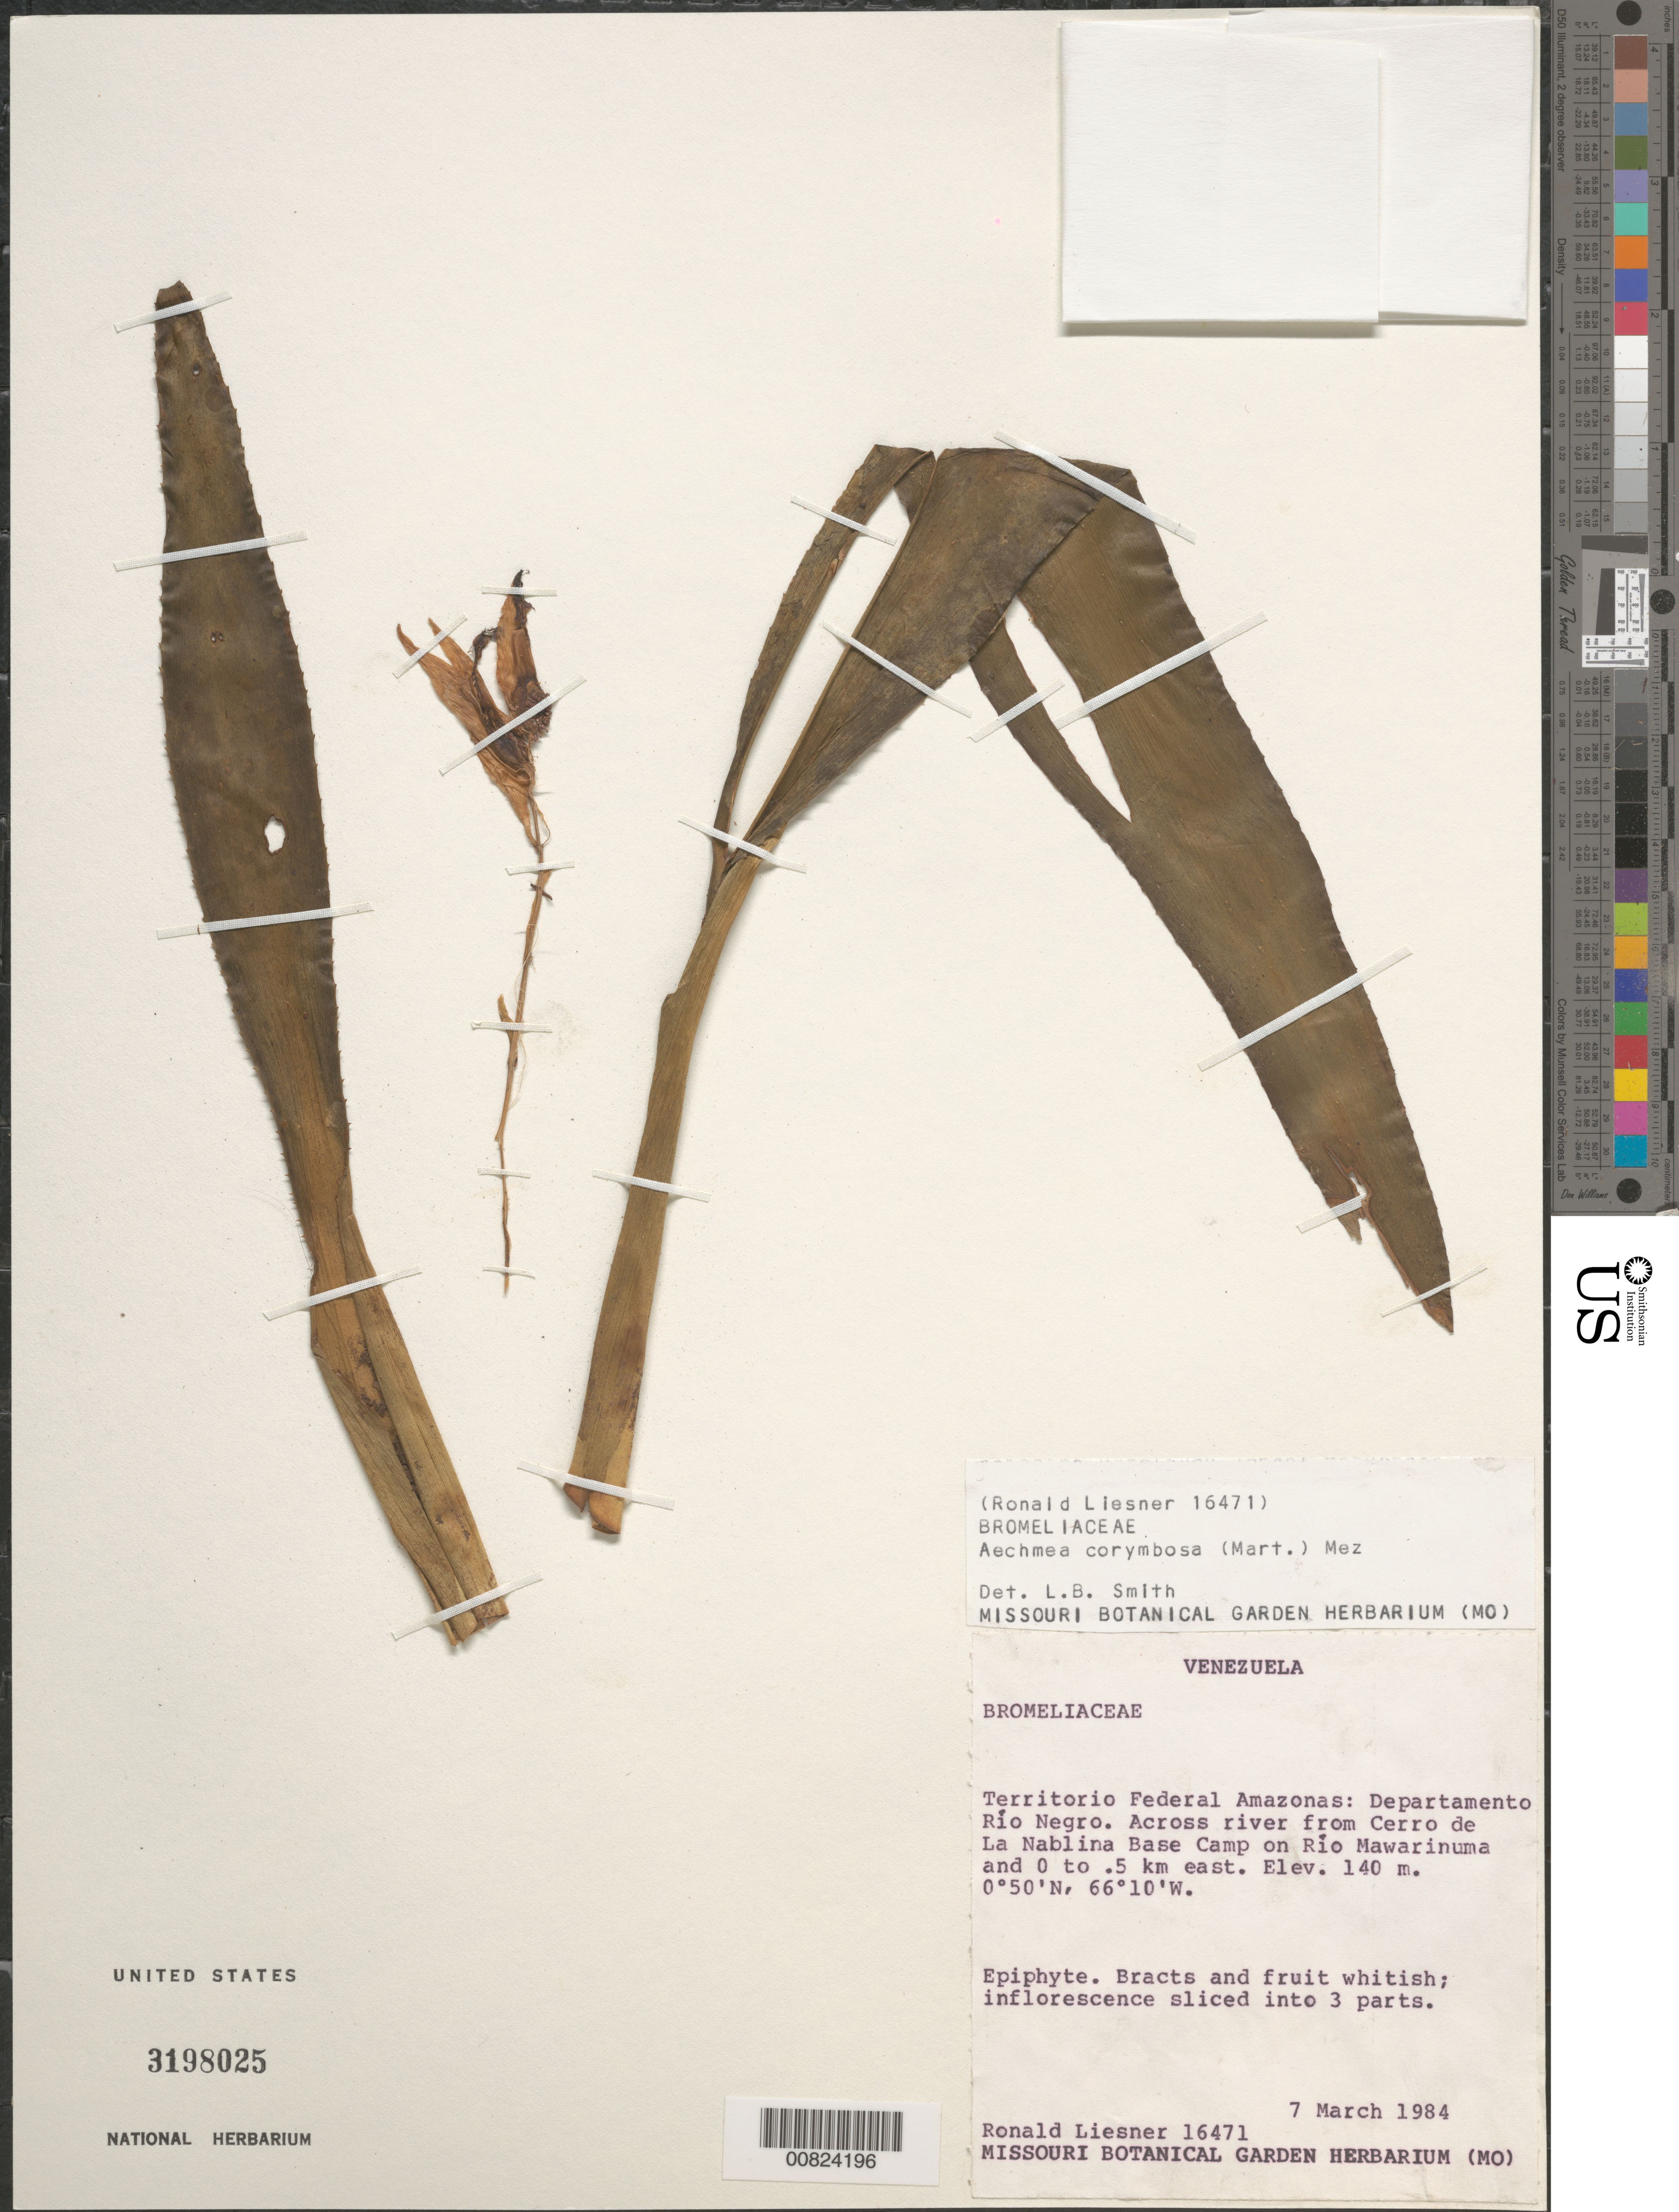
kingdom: Plantae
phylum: Tracheophyta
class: Liliopsida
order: Poales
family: Bromeliaceae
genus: Aechmea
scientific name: Aechmea corymbosa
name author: (Mart. ex Schult. f.) Mez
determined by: Smith, Lyman B., (US), NMNH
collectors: R. L. Liesner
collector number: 16471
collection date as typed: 7-Mar-84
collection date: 1984-03-07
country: Venezuela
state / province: Amazonas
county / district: Río Negro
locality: Cerro de La Neblina Base Camp, across Río Mawarinuma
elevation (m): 140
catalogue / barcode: US 3198025